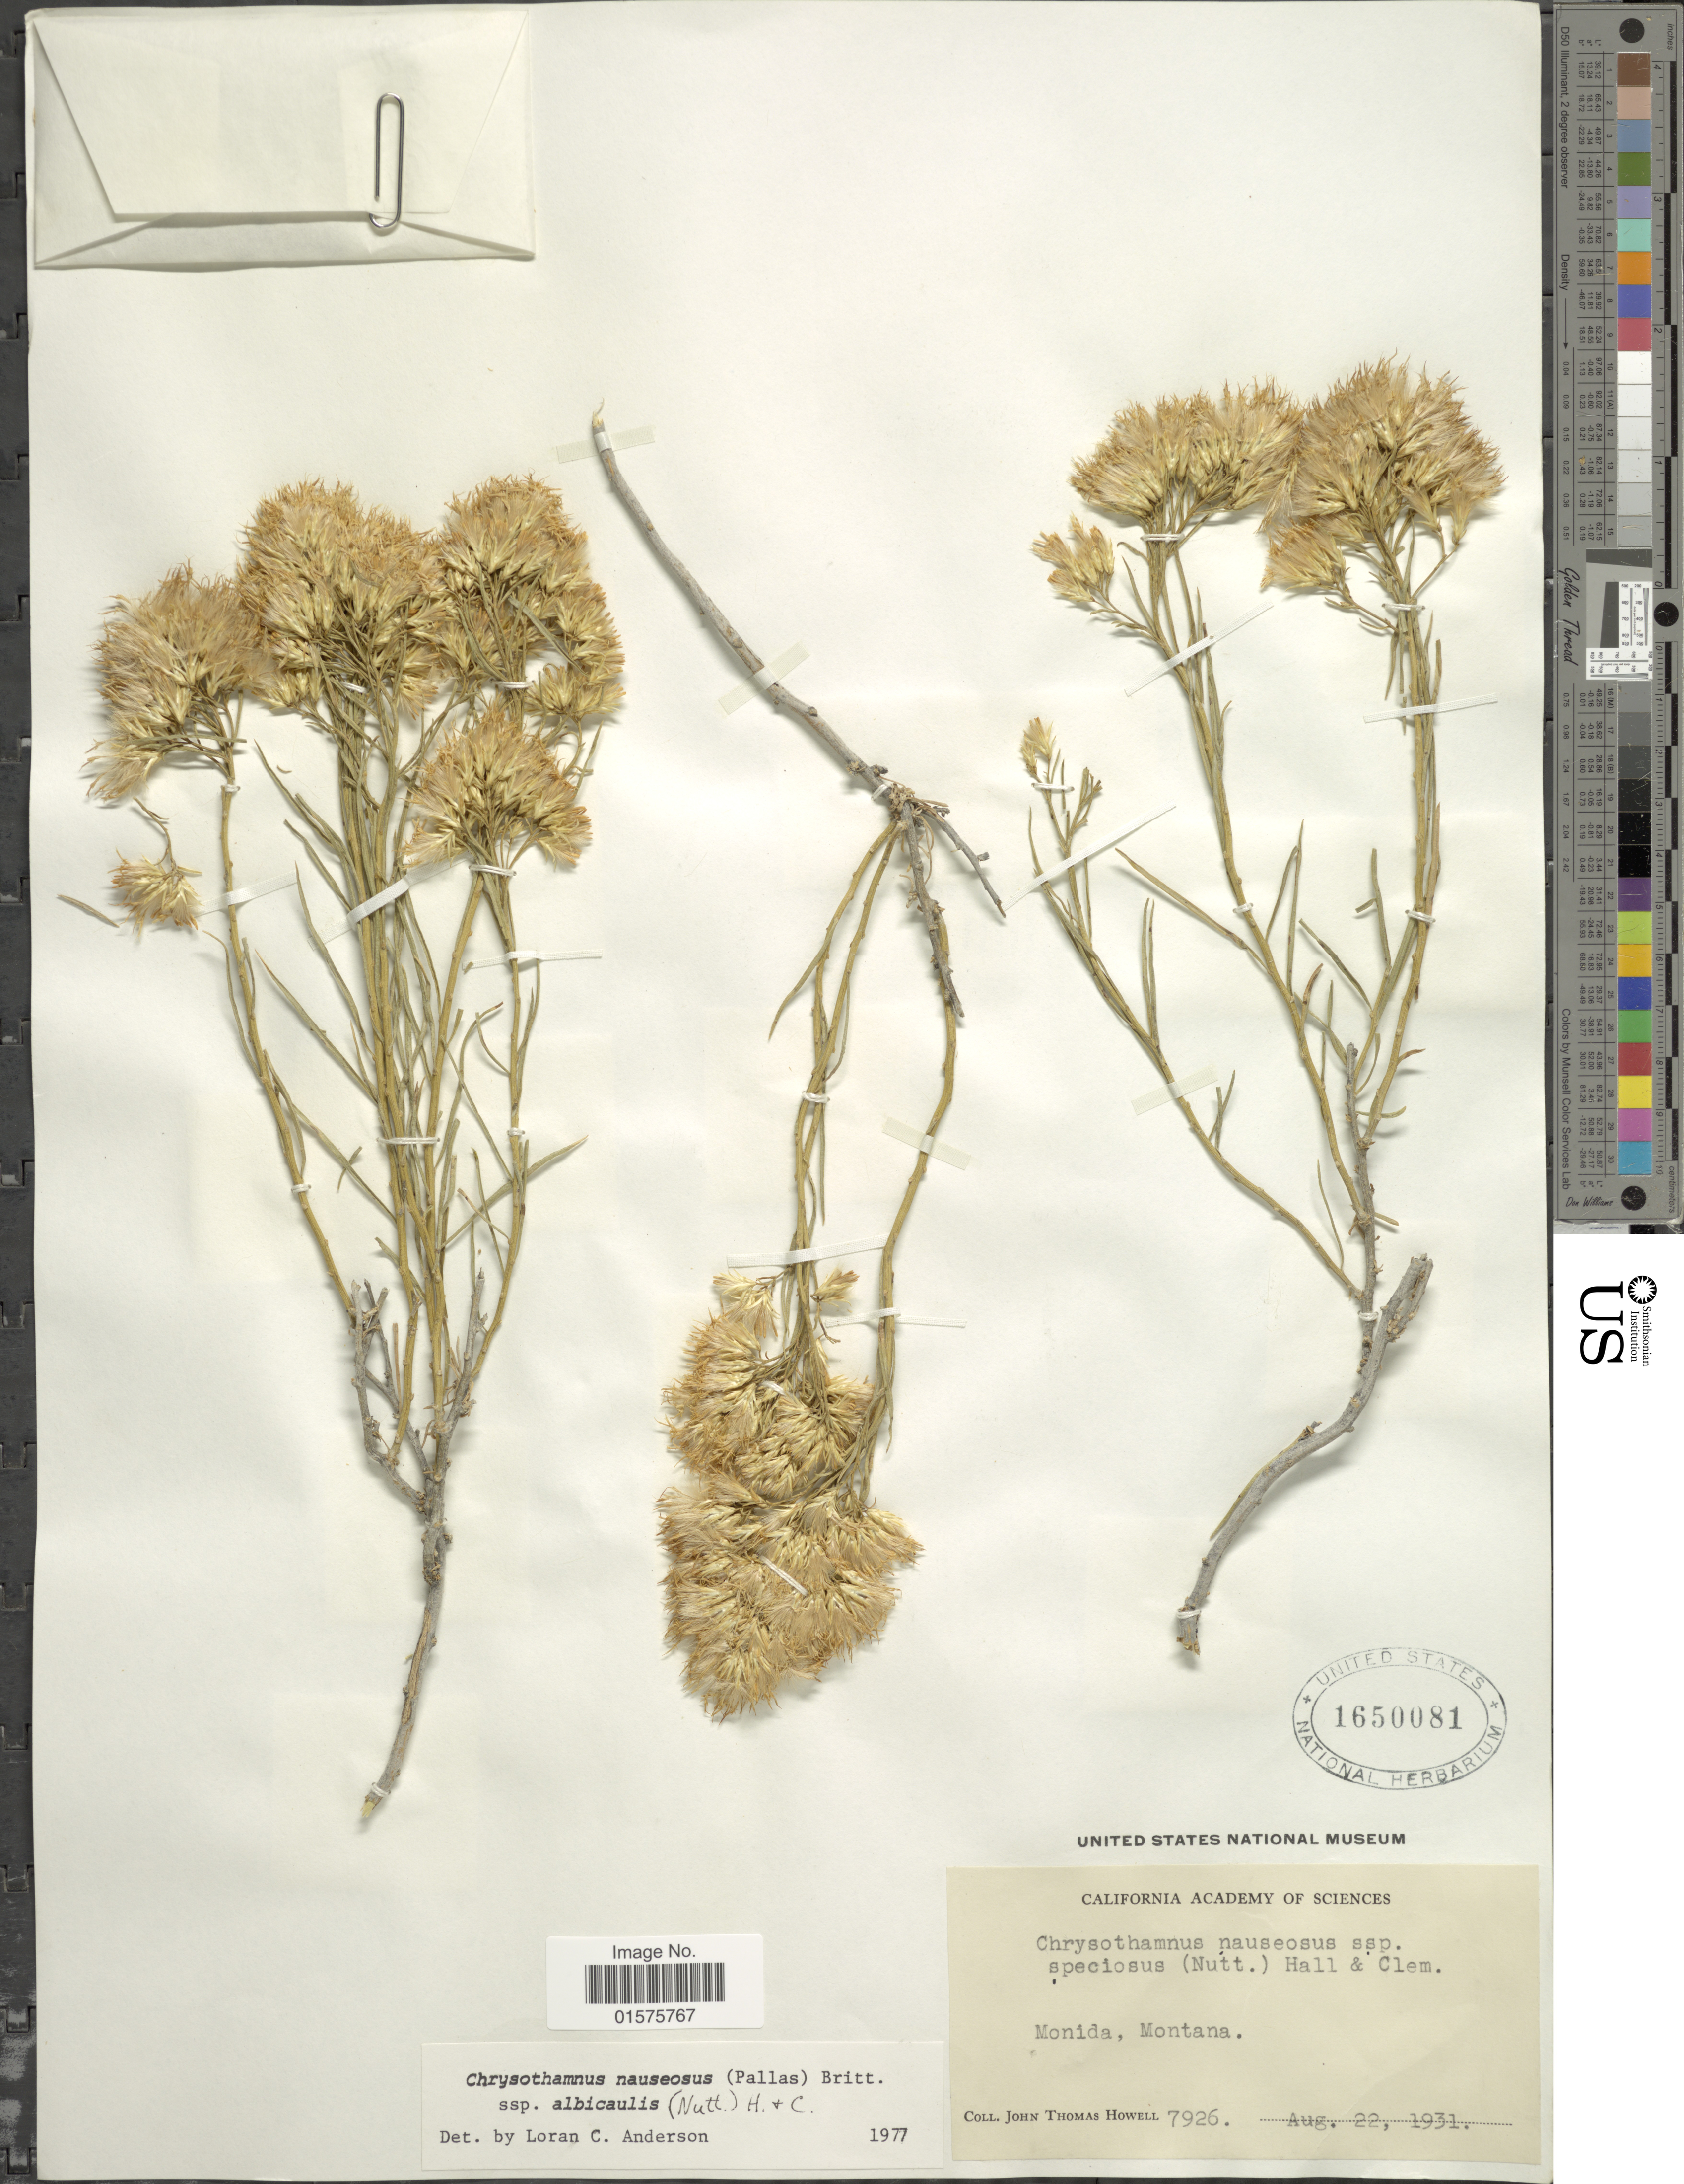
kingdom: Plantae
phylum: Tracheophyta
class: Magnoliopsida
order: Asterales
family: Asteraceae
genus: Ericameria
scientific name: Ericameria nauseosa var. speciosa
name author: (Nutt.) G.L. Nesom & G.I. Baird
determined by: Urbatsch, Lowell E., Curator (LSU), Louisiana State University (UNITED STATES)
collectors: J. T. Howell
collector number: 7926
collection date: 1931-08-22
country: United States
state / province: Montana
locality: Monida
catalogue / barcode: US 1650081